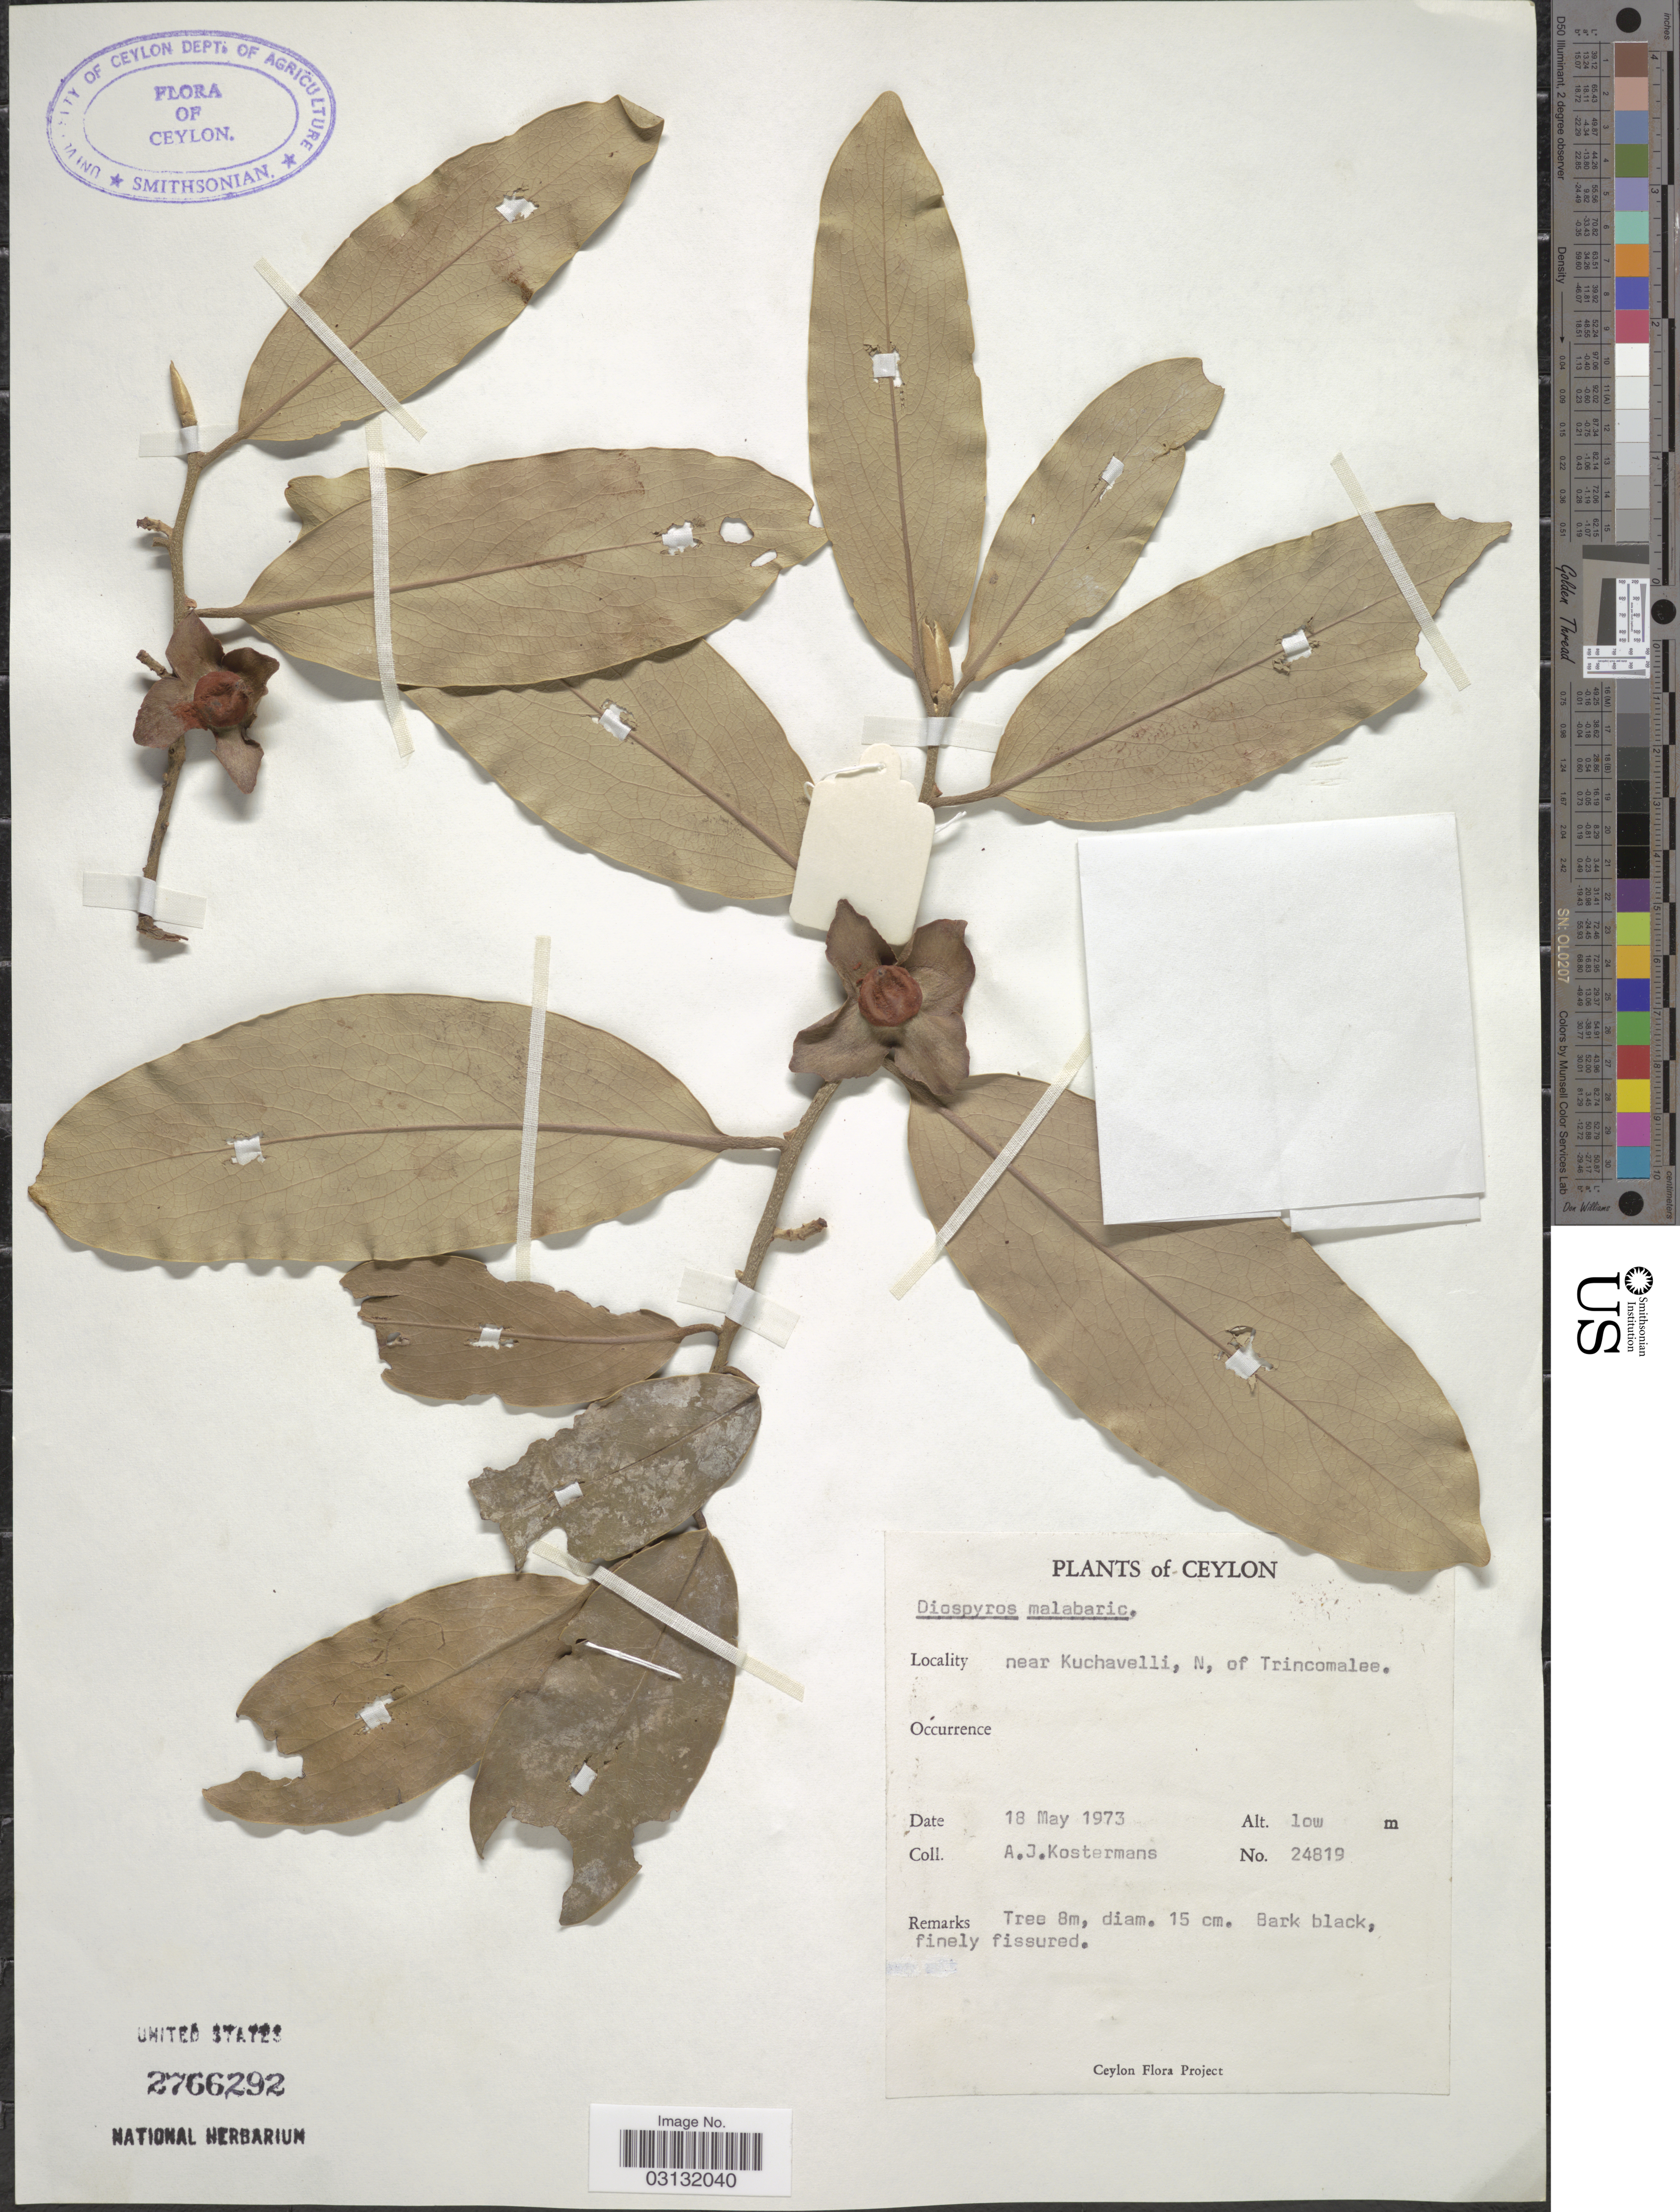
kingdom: Plantae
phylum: Tracheophyta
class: Magnoliopsida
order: Ericales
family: Ebenaceae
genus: Diospyros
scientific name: Diospyros malabarica var. malabarica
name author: (Desr.) Kostel.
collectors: A. J. G. Kostermans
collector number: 24819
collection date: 1973-05-18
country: Sri Lanka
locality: Ceylon, Near Kuchavelli, N. of Trincomalee.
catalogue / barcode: US 2766292